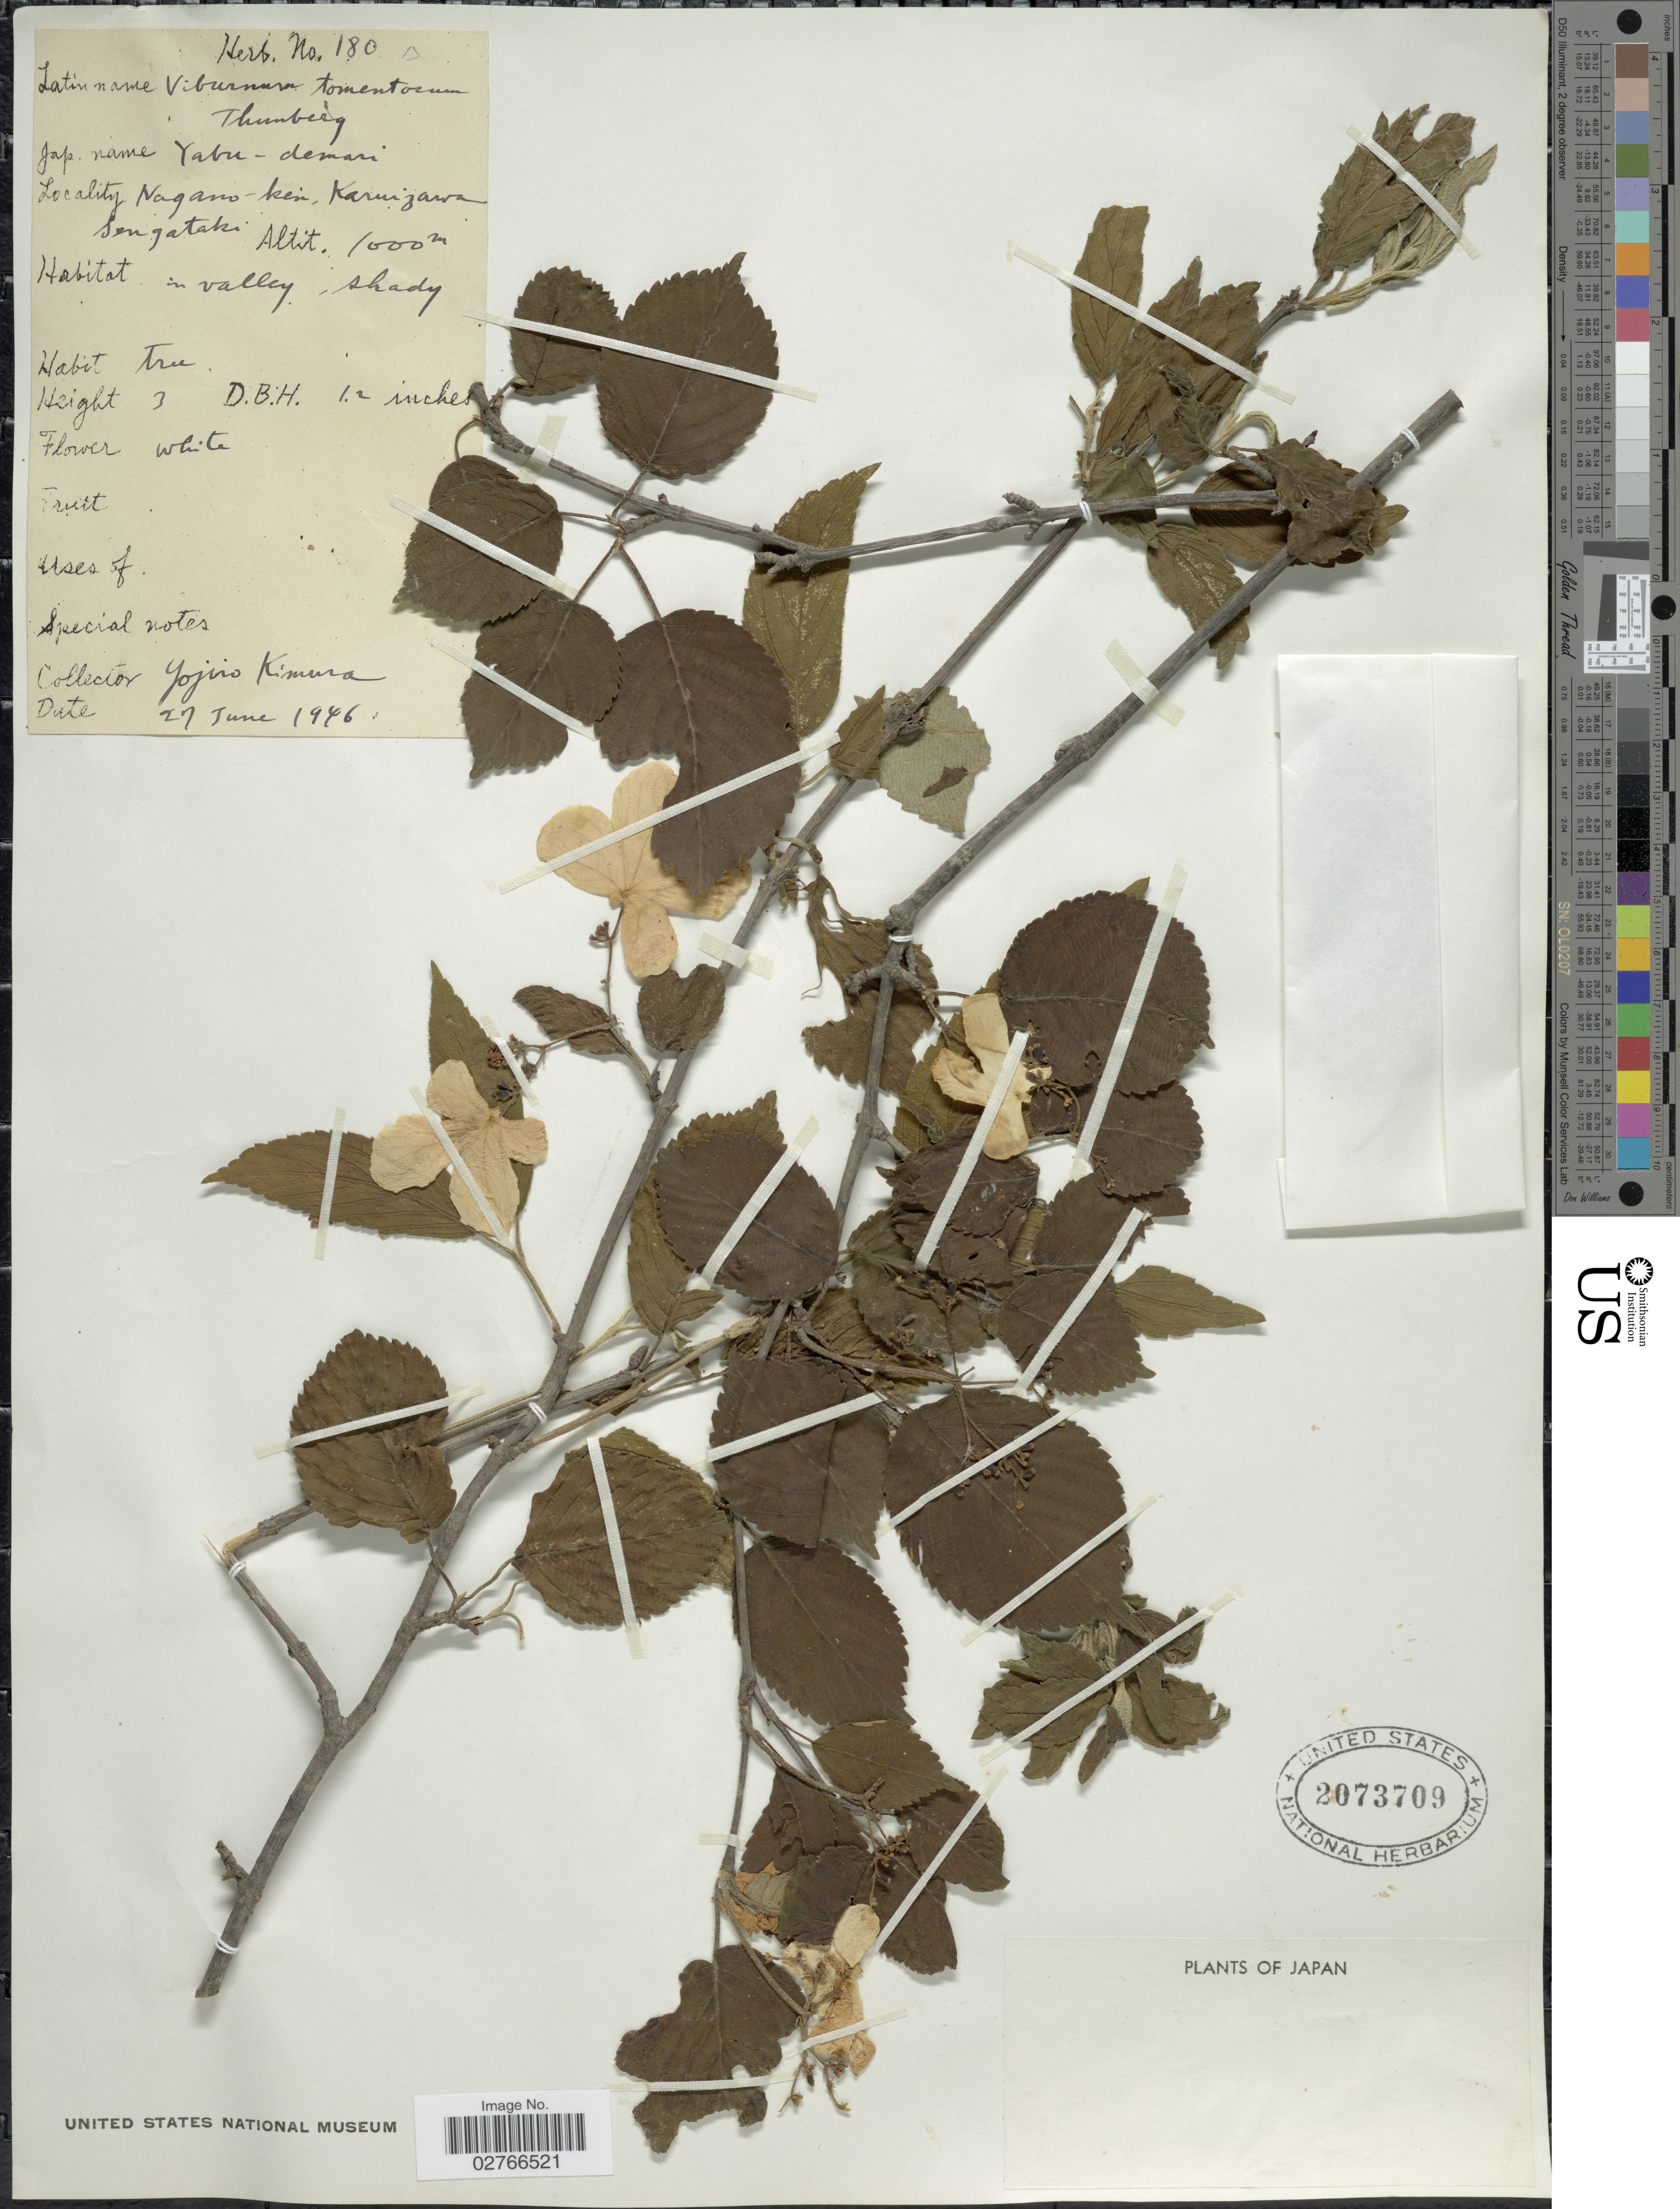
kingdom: Plantae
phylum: Tracheophyta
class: Magnoliopsida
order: Dipsacales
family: Viburnaceae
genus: Viburnum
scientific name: Viburnum tomentosum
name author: Thunb.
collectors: Y. Kimura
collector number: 180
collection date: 1946-06-27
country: Japan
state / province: Nagano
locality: Nagano-ken, Karuizawa, Sengataki.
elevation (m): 1000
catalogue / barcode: US 2073709